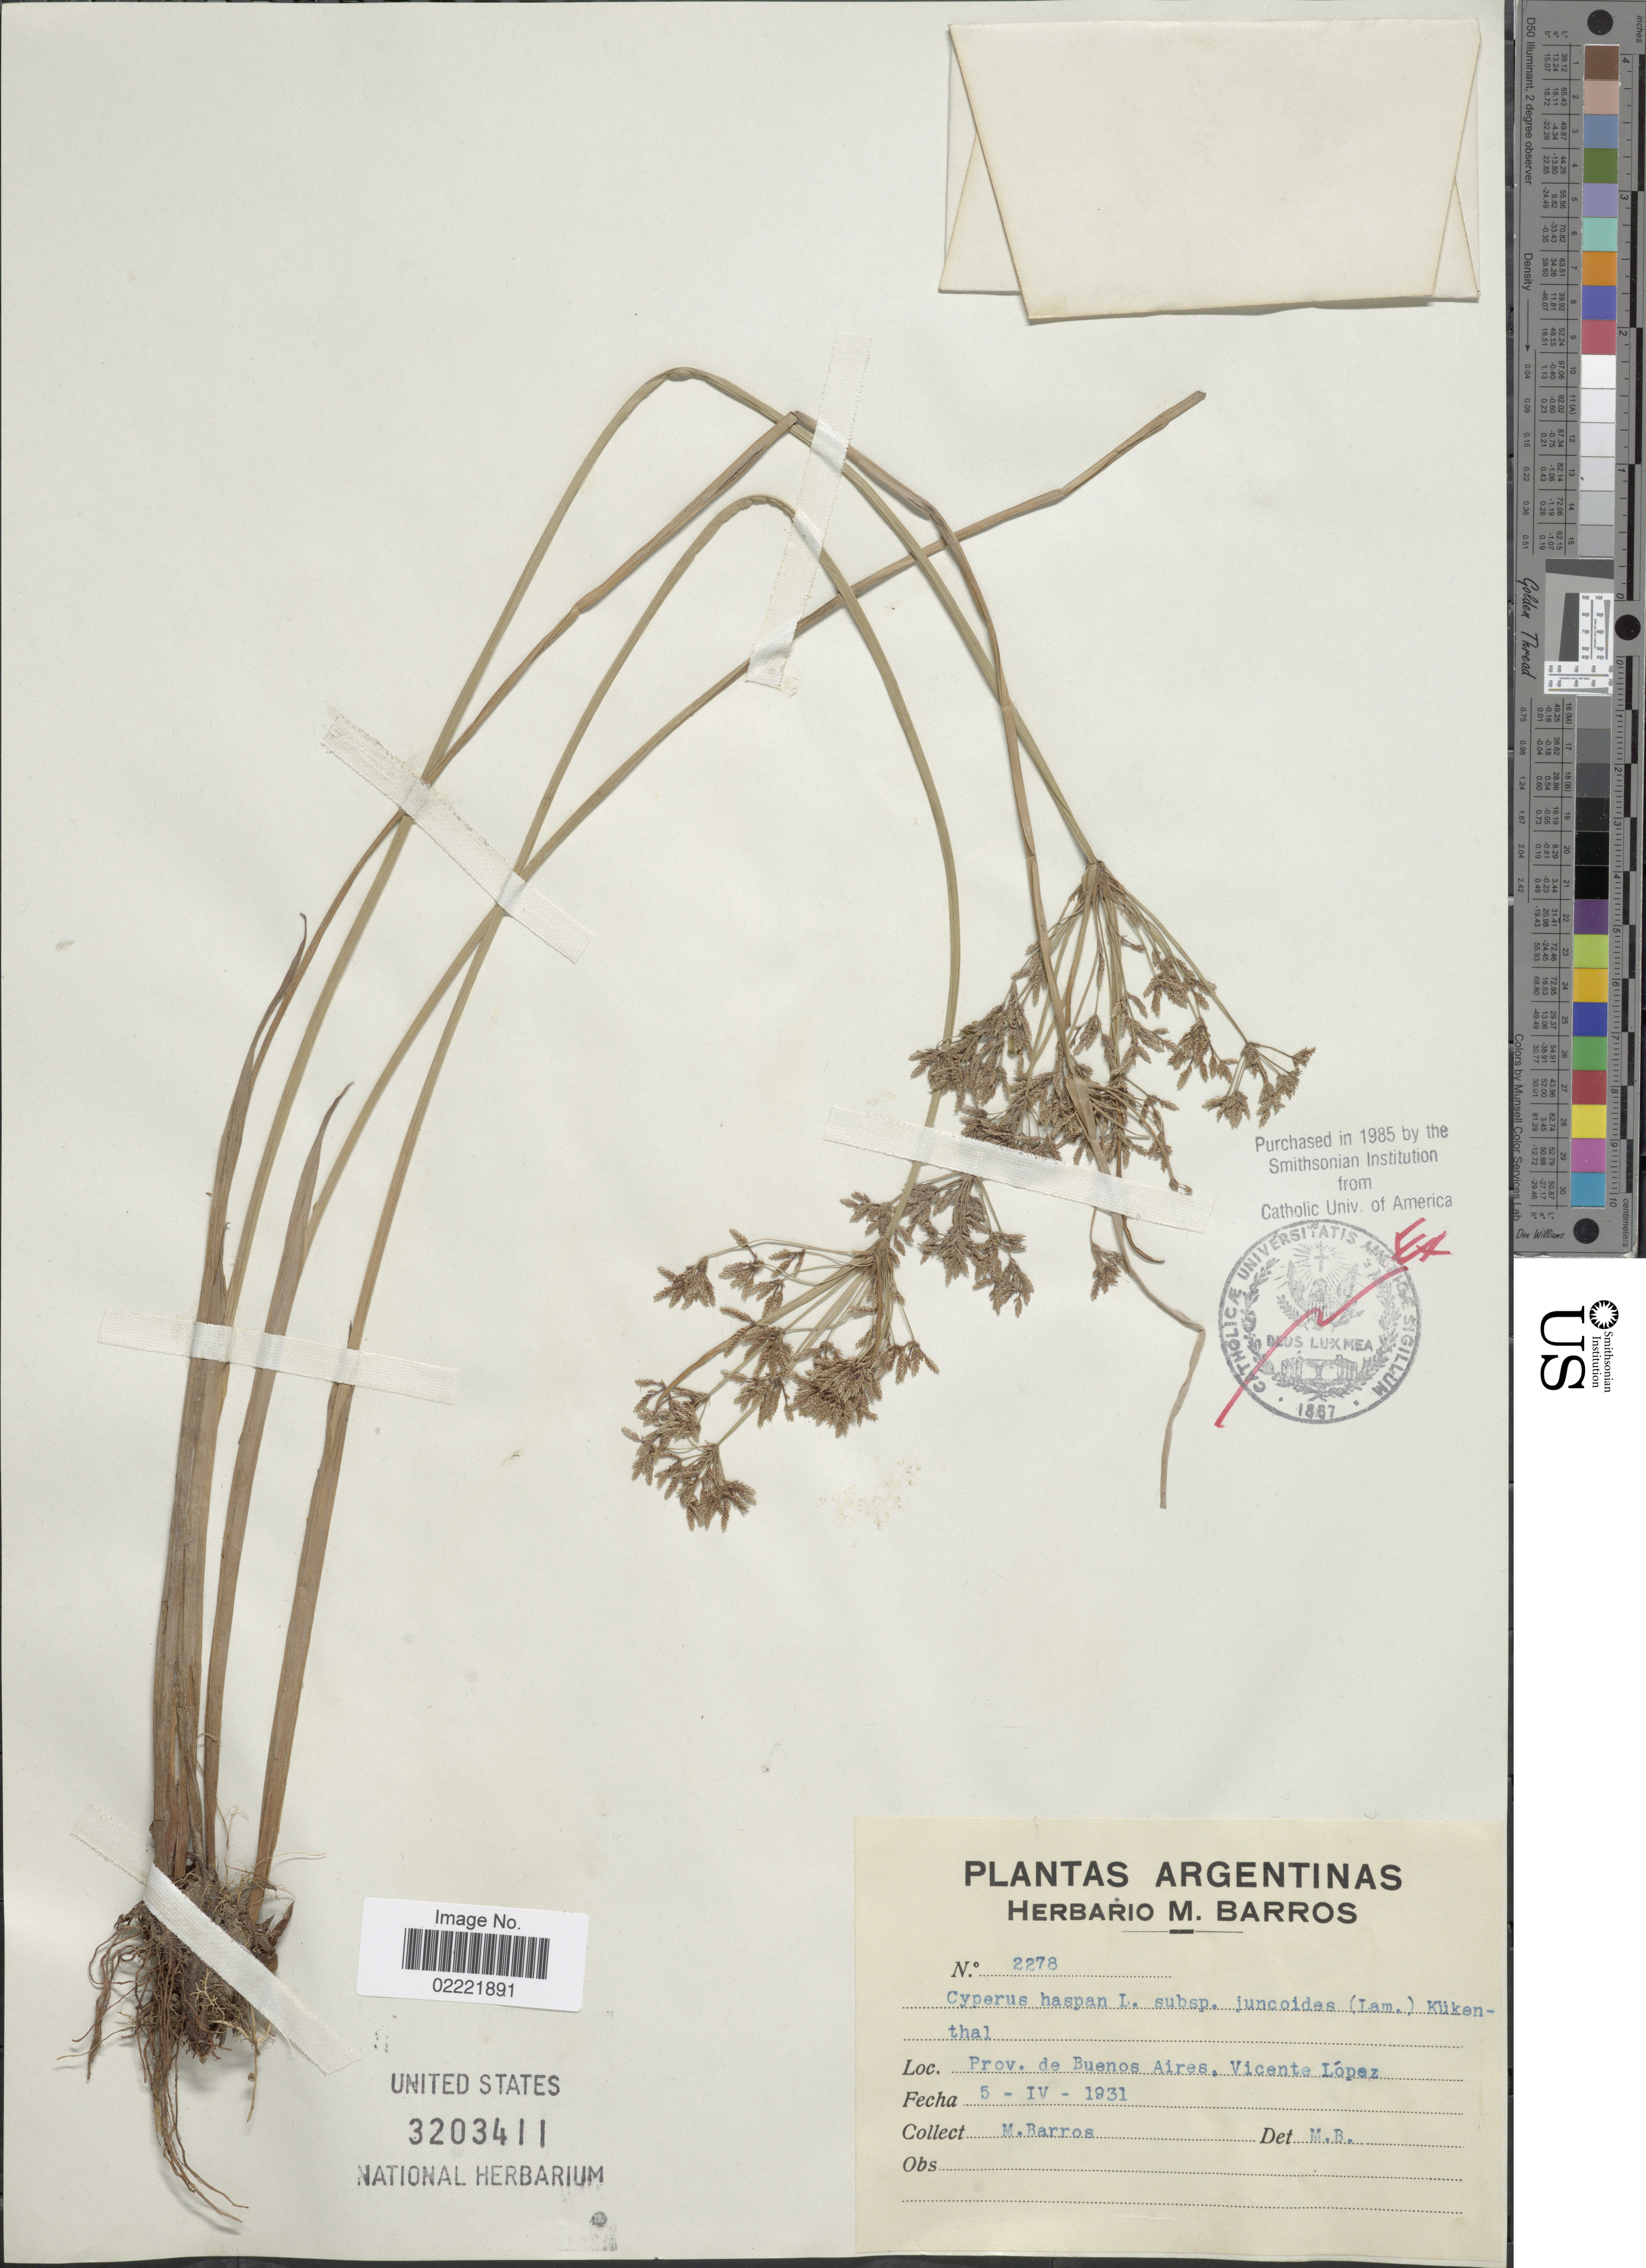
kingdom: Plantae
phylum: Tracheophyta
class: Liliopsida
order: Poales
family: Cyperaceae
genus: Cyperus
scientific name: Cyperus haspan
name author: L.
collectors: M. Barros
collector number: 2278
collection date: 1931-04-05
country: Argentina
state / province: Buenos Aires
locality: Vicente Lopez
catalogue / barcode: US 3203411